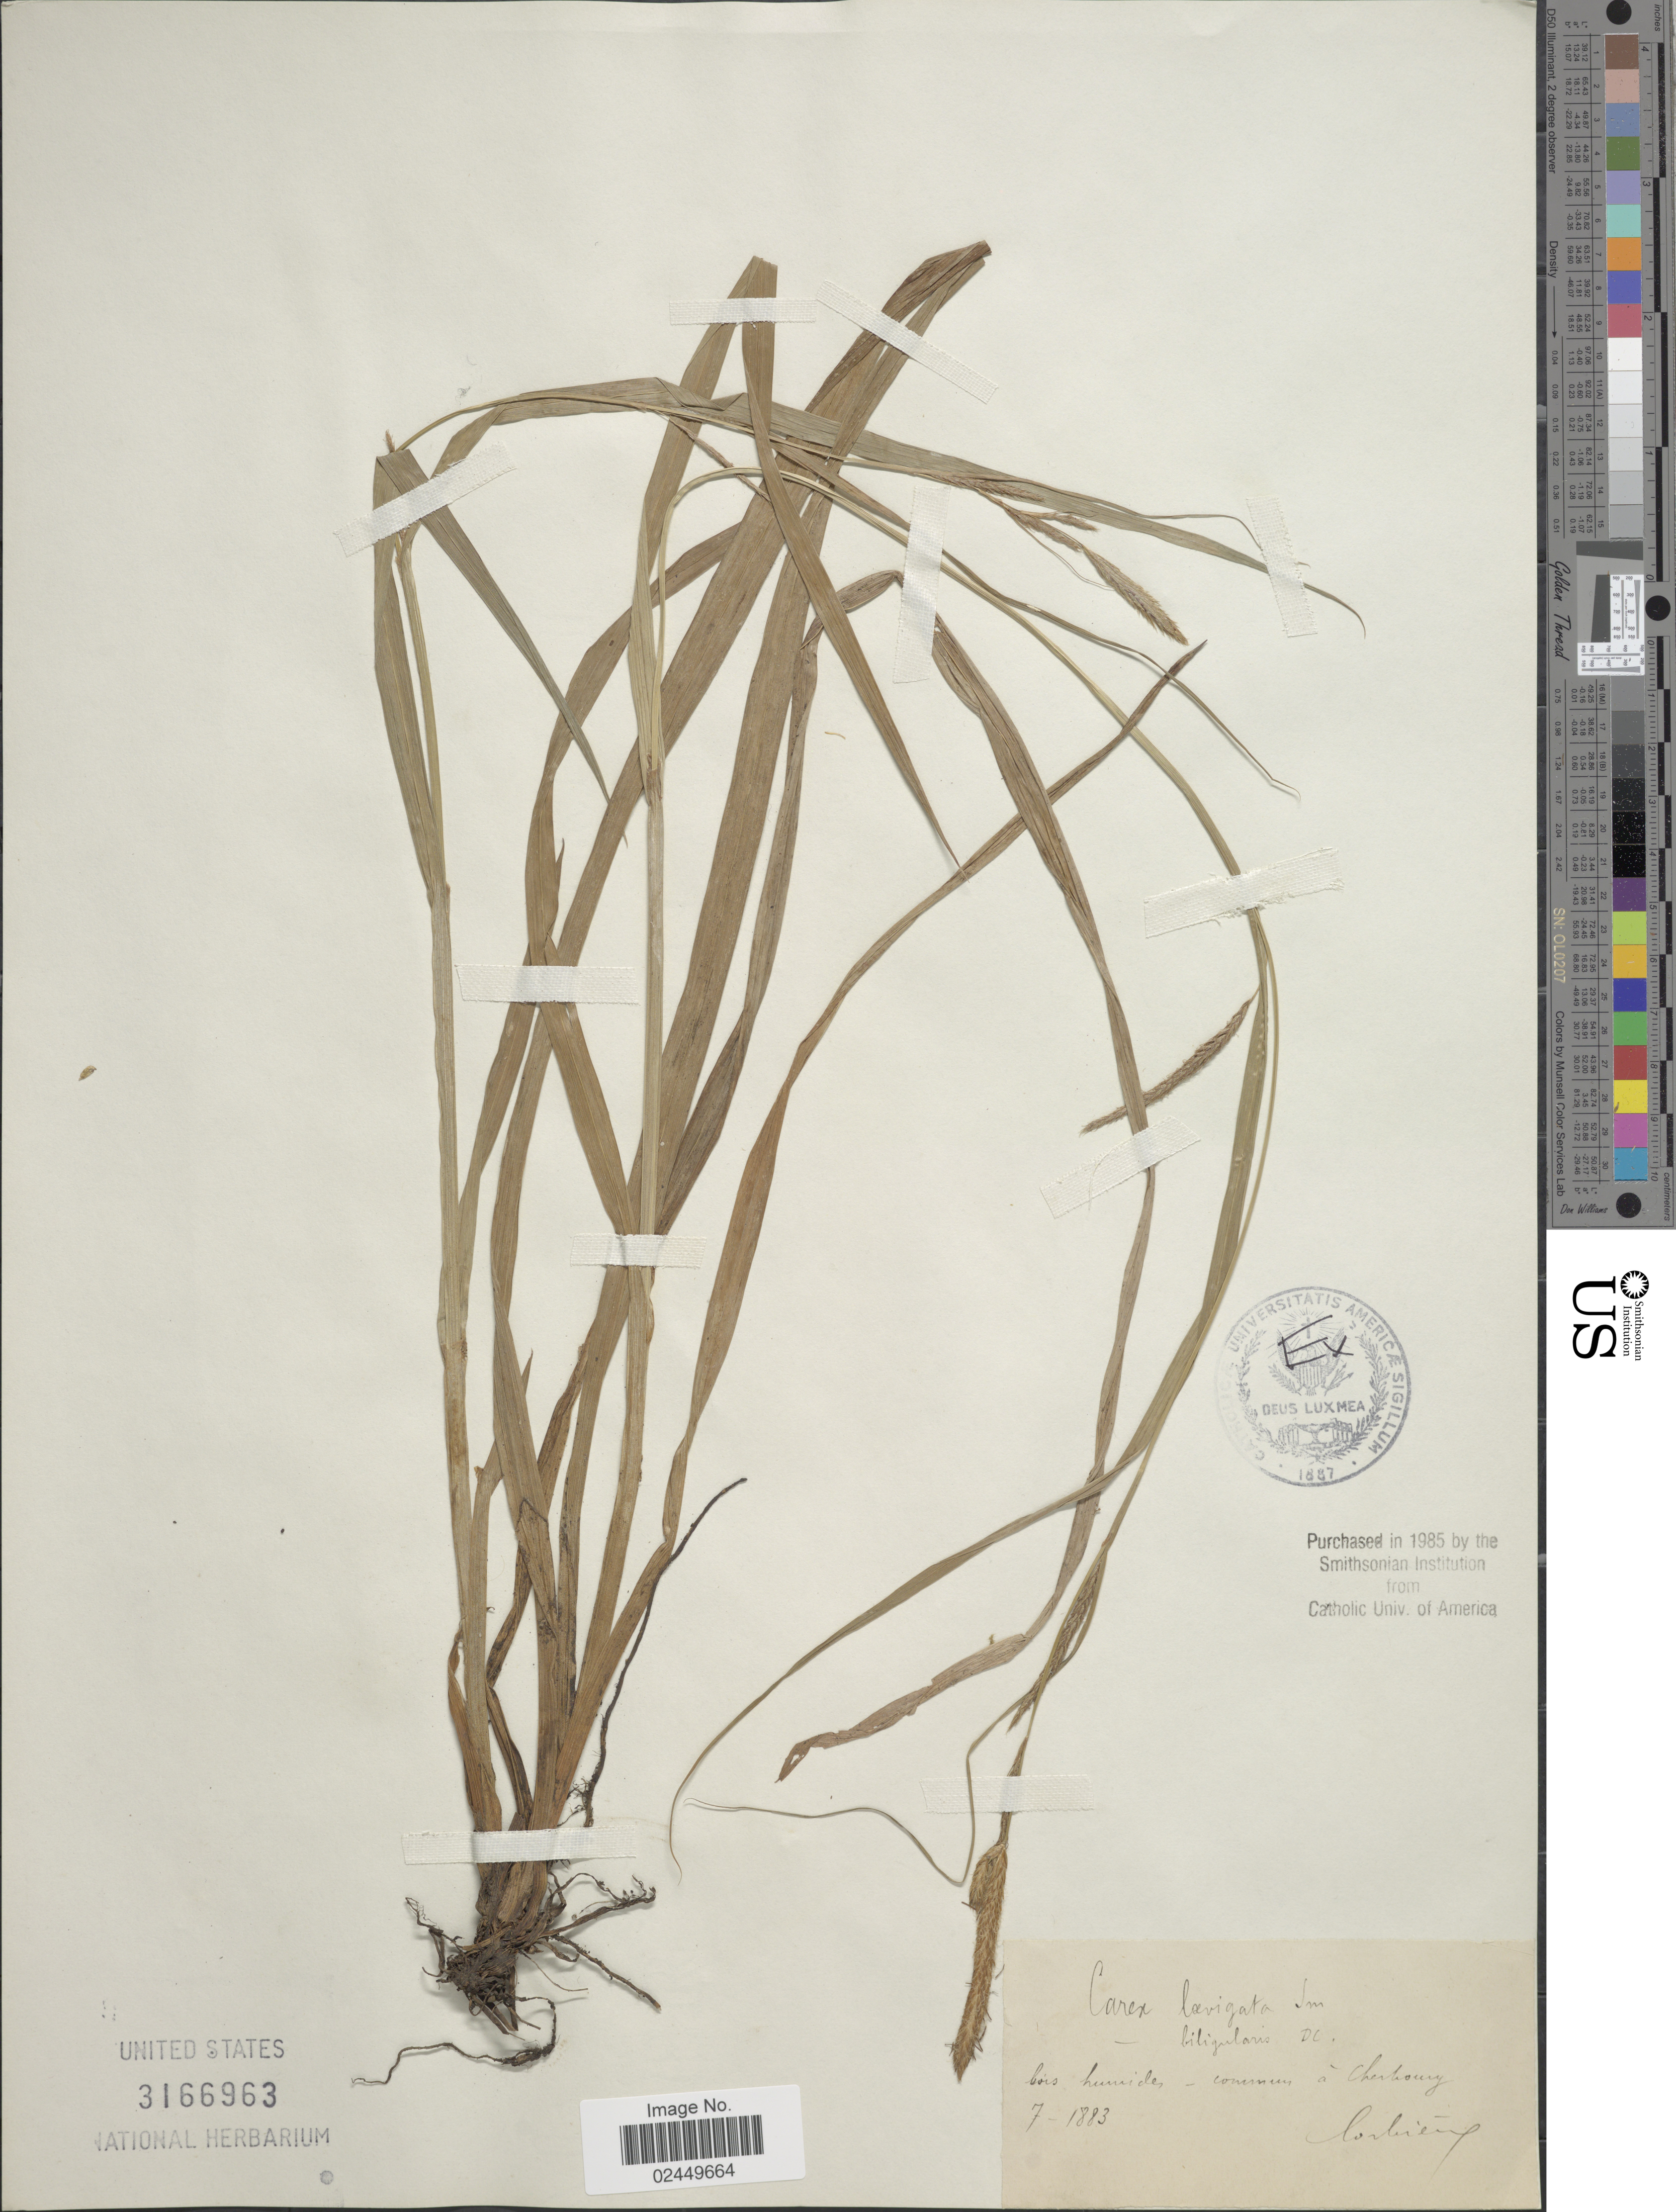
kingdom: Plantae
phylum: Tracheophyta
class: Liliopsida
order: Poales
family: Cyperaceae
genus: Carex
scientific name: Carex helodes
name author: Link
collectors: Corbiere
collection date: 1883-07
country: France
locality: Cherbourg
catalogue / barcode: US 3166963